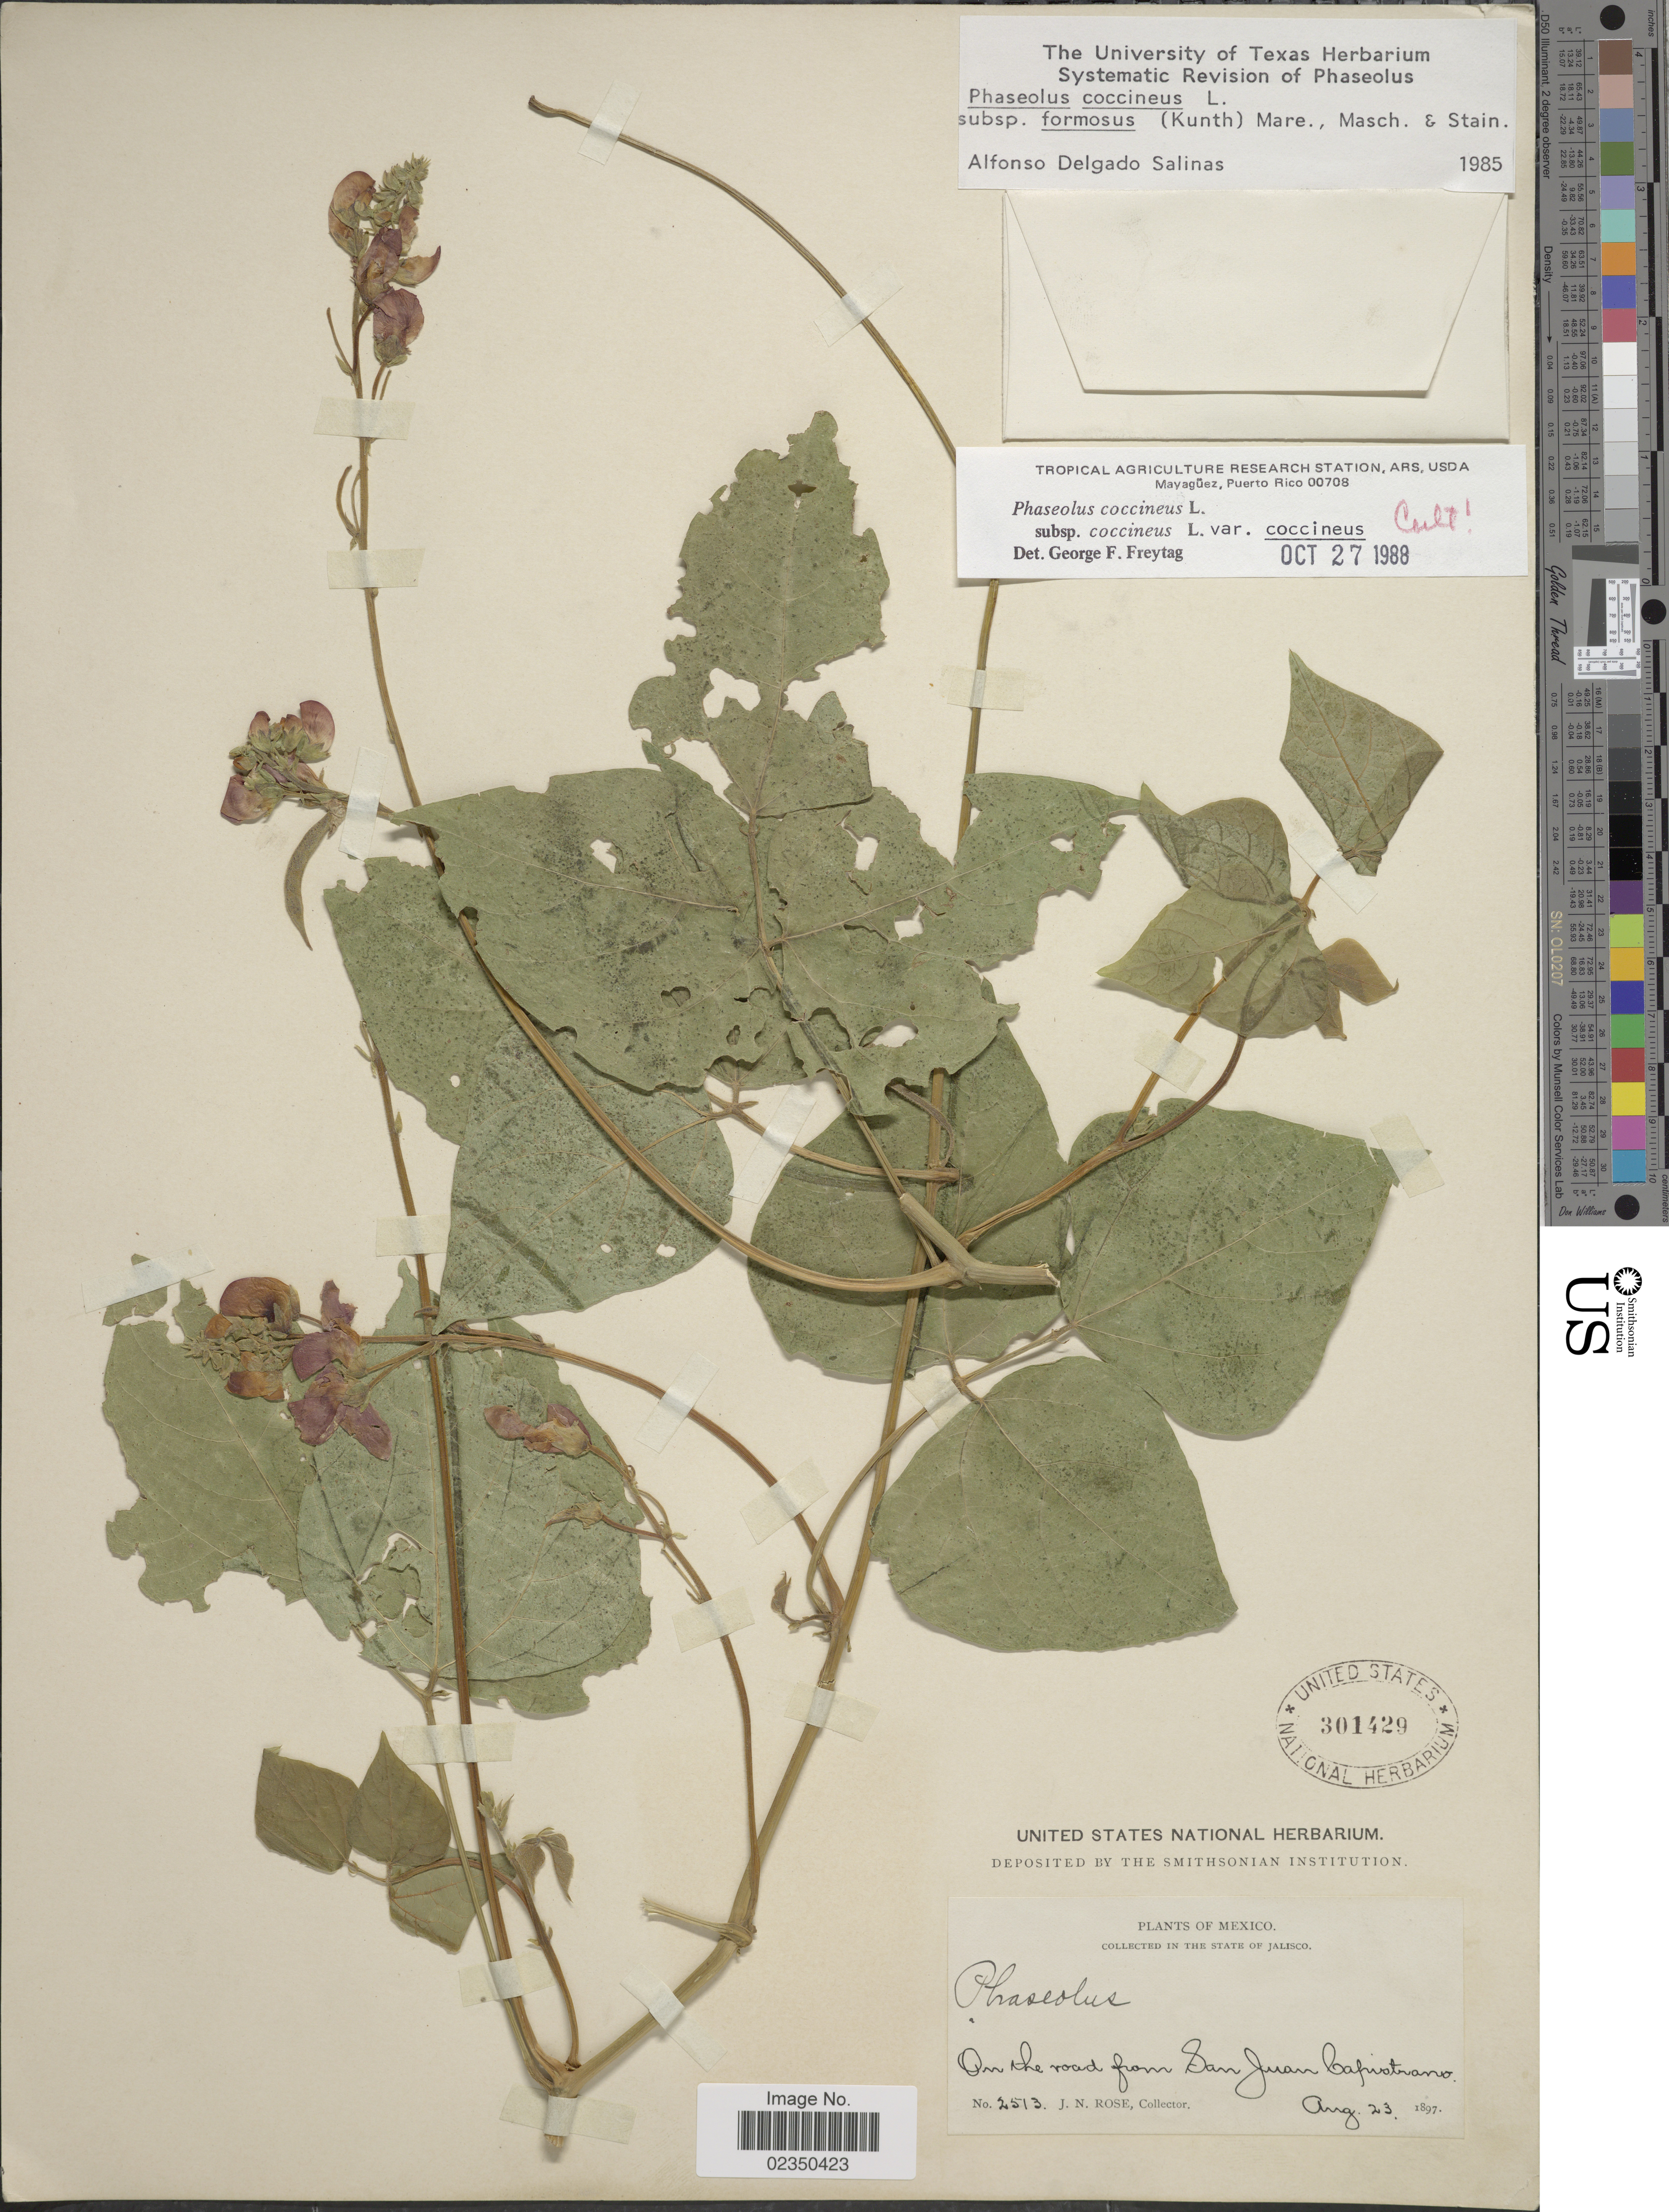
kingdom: Plantae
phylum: Tracheophyta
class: Magnoliopsida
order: Fabales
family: Fabaceae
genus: Phaseolus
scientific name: Phaseolus coccineus var. coccineus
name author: L.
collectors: J. N. Rose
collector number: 2513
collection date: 1897-08-23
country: Mexico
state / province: Jalisco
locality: On the road from San Juan, Capistrano.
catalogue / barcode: US 301429